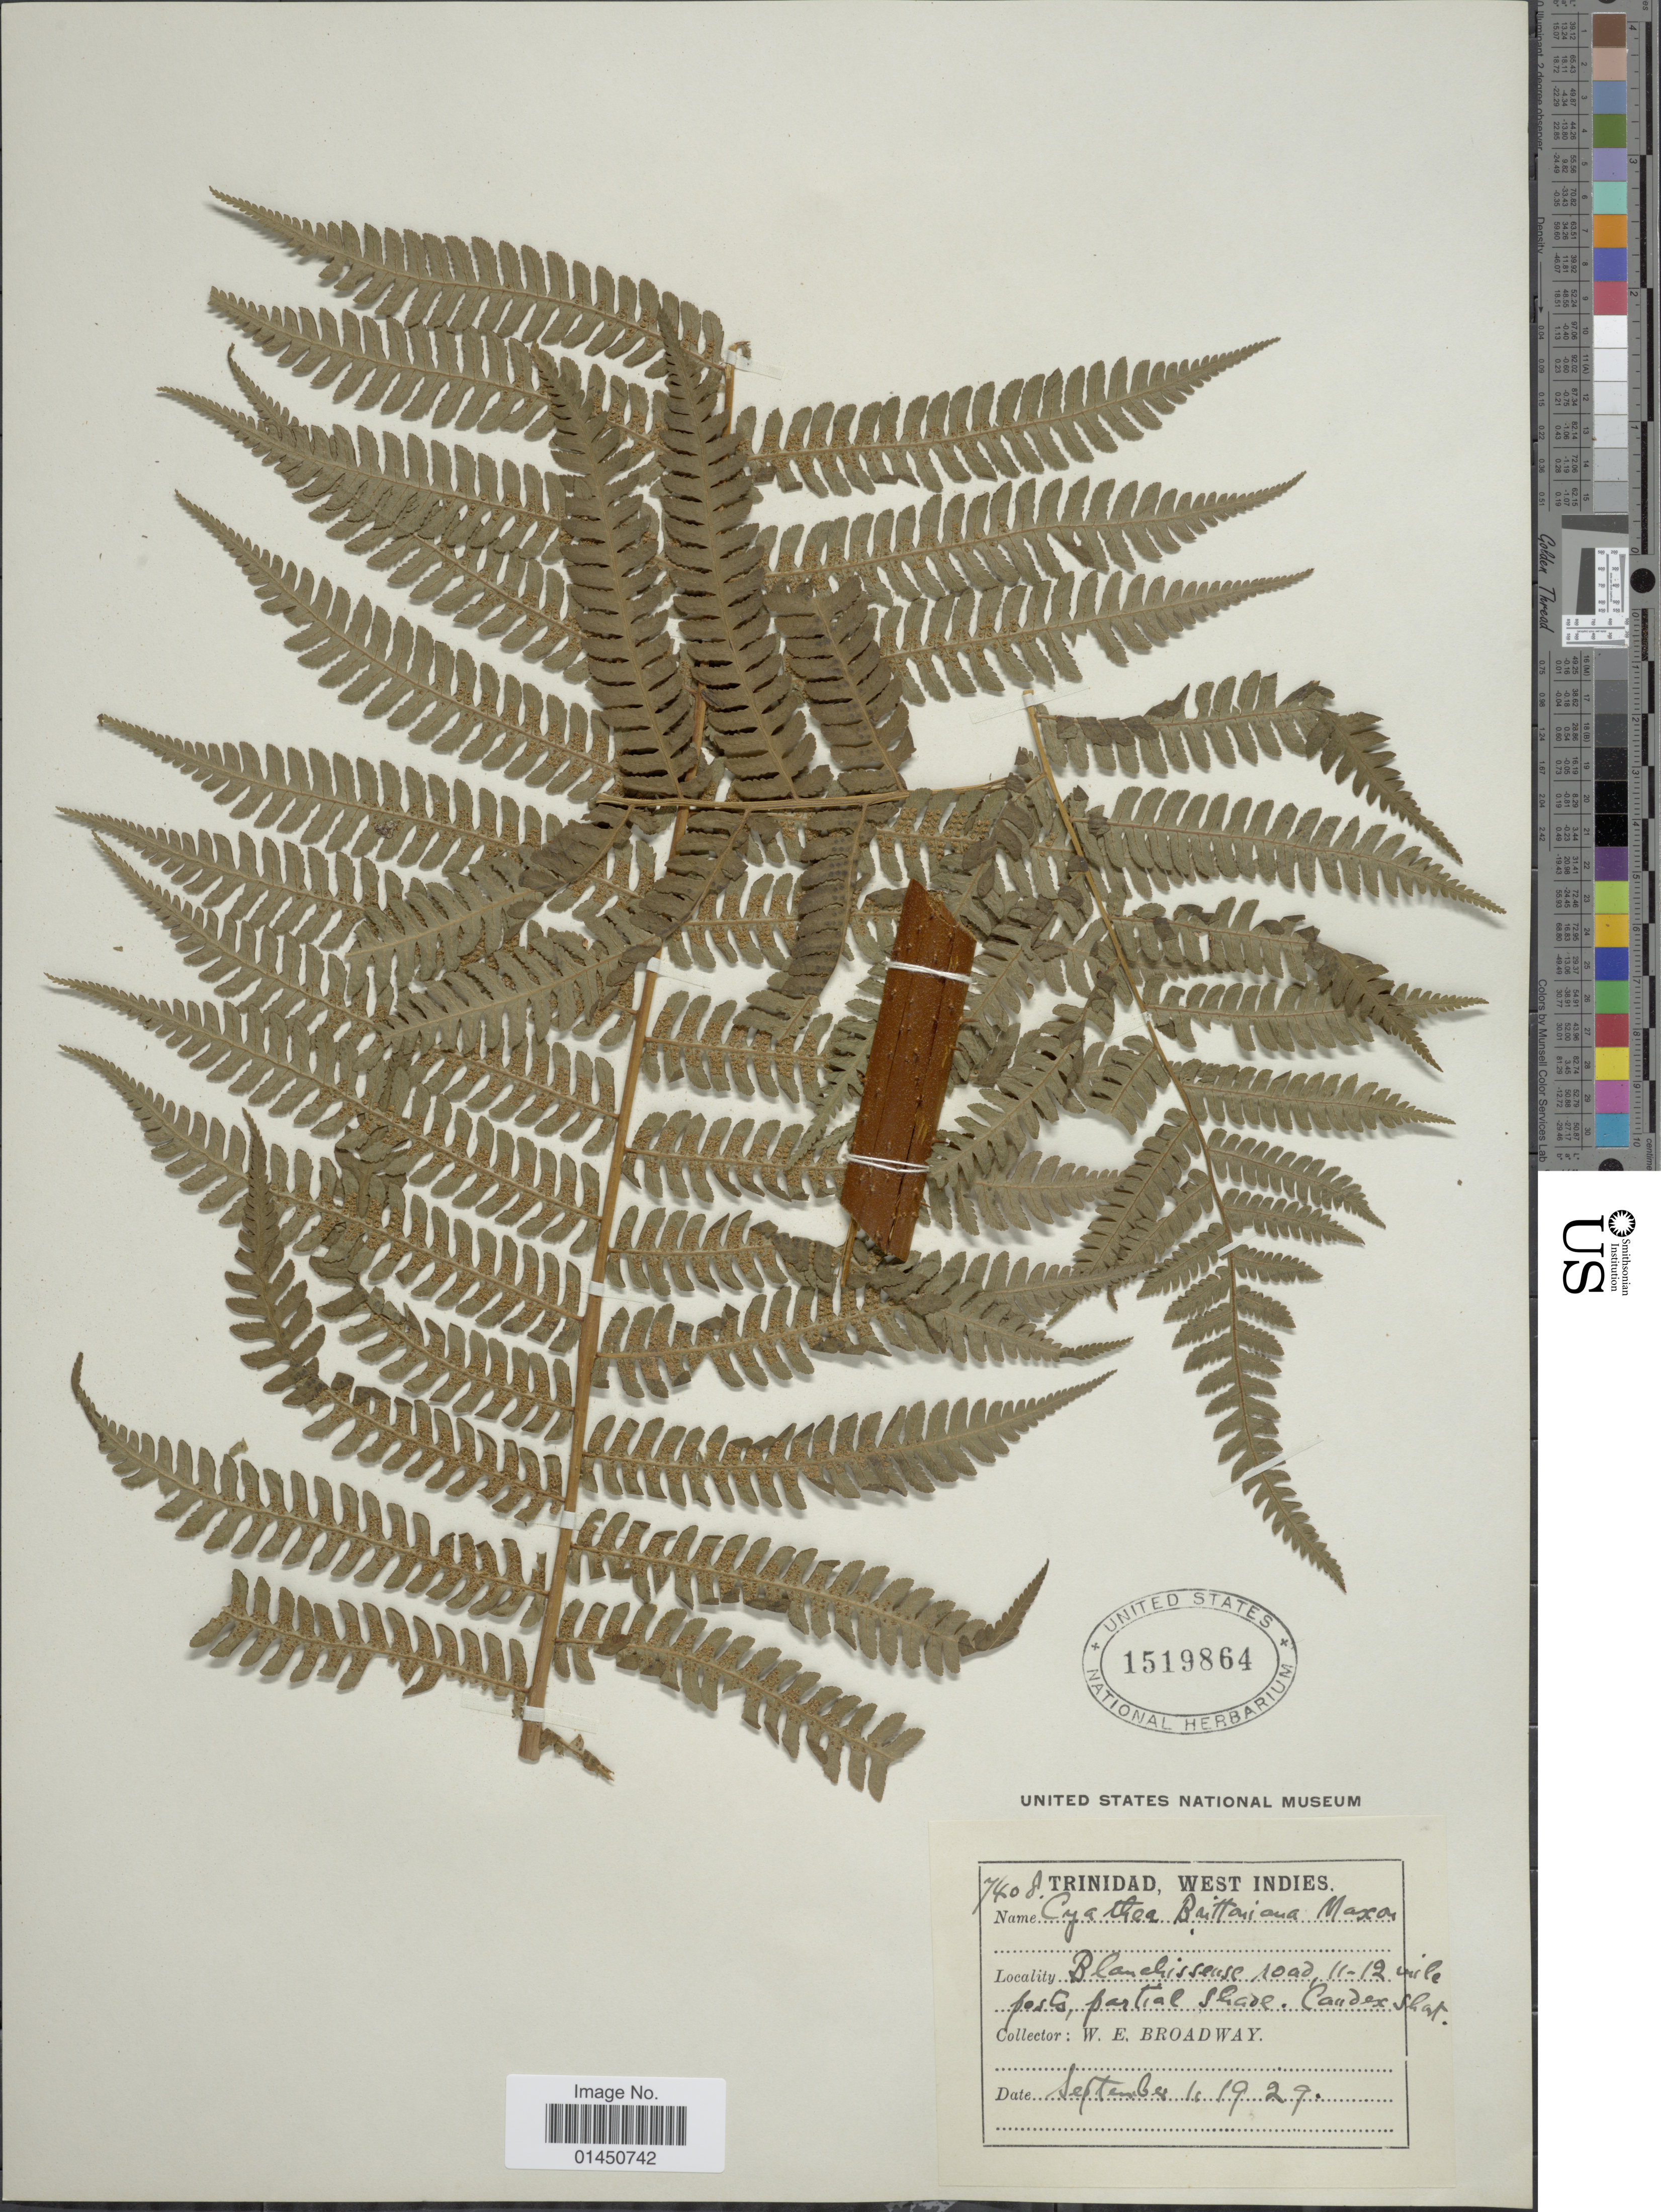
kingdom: Plantae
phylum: Tracheophyta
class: Polypodiopsida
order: Cyatheales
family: Cyatheaceae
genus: Cyathea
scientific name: Cyathea tenera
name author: (J. Sm. ex Hook.) T. Moore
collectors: W. E. Broadway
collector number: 7408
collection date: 1929-09-01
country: Trinidad and Tobago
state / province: Trinidad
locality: Blanchisseuse road, 11-12 mile posts, partial shade.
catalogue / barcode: US 1519864